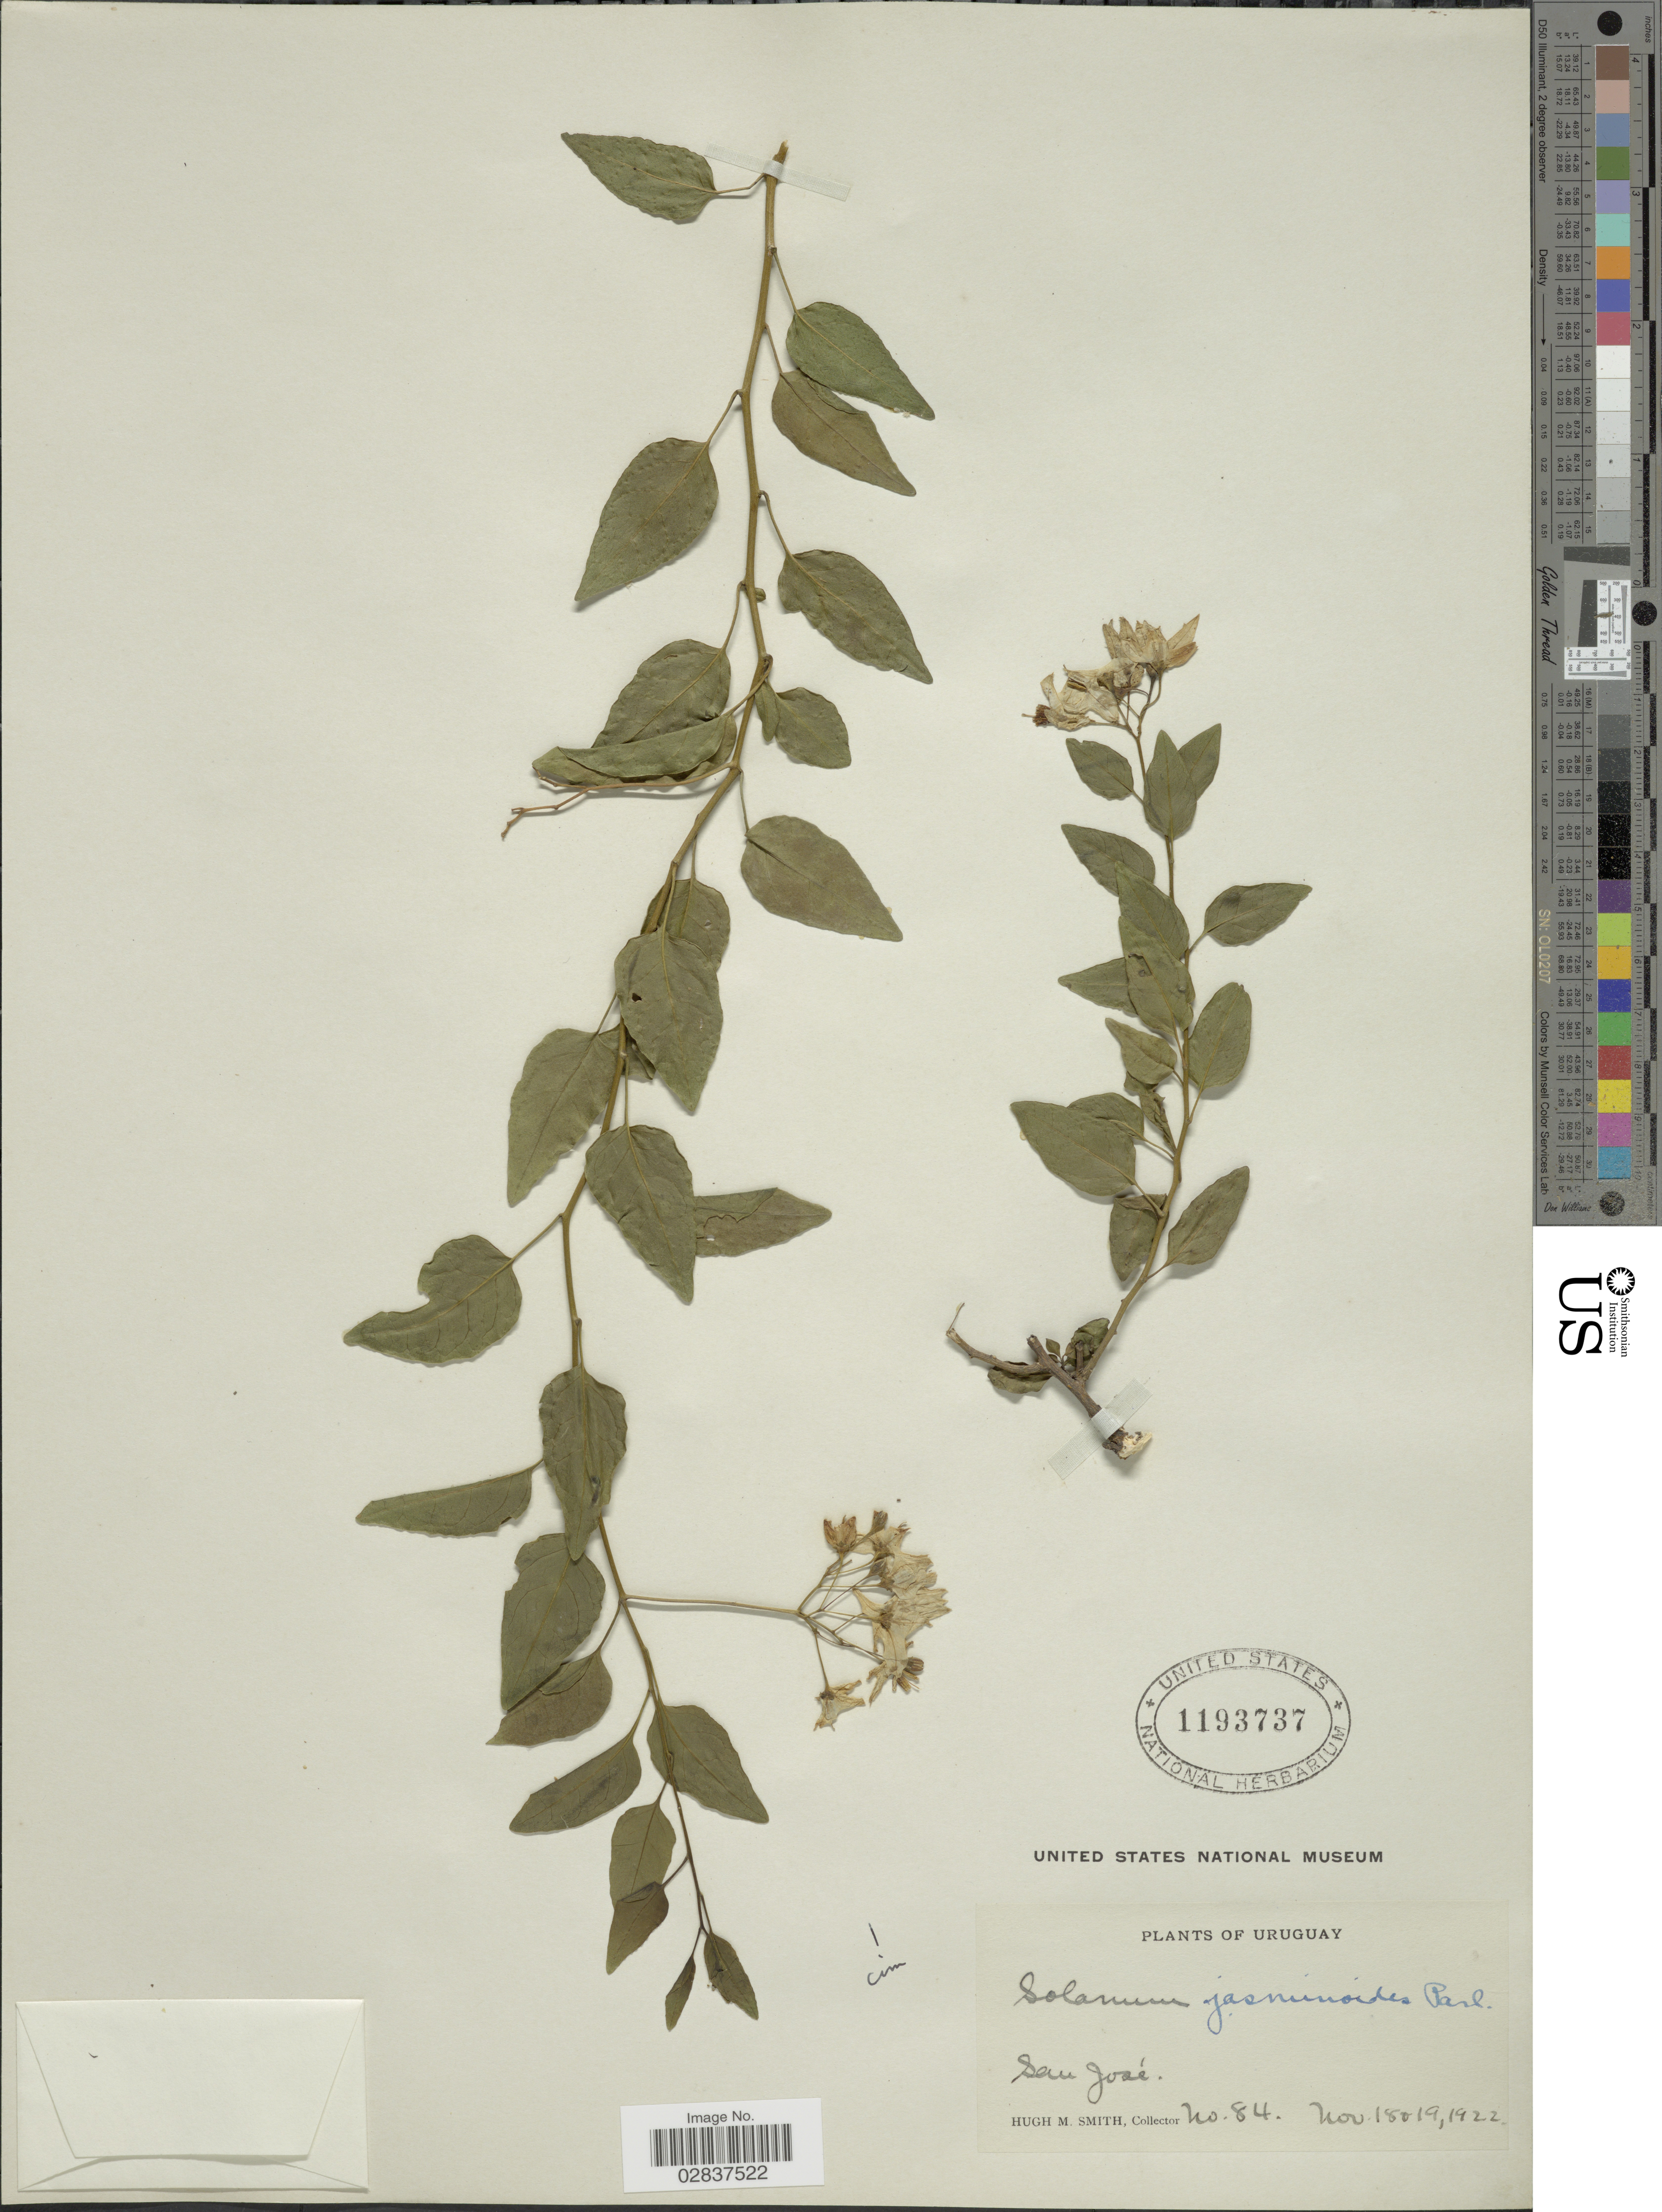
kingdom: Plantae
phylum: Tracheophyta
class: Magnoliopsida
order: Solanales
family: Solanaceae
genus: Solanum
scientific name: Solanum jasminoides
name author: Paxton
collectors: H. M. Smith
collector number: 84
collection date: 1922-11-18/1922-11-19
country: Uruguay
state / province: San Jose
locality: San José.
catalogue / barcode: US 1193737